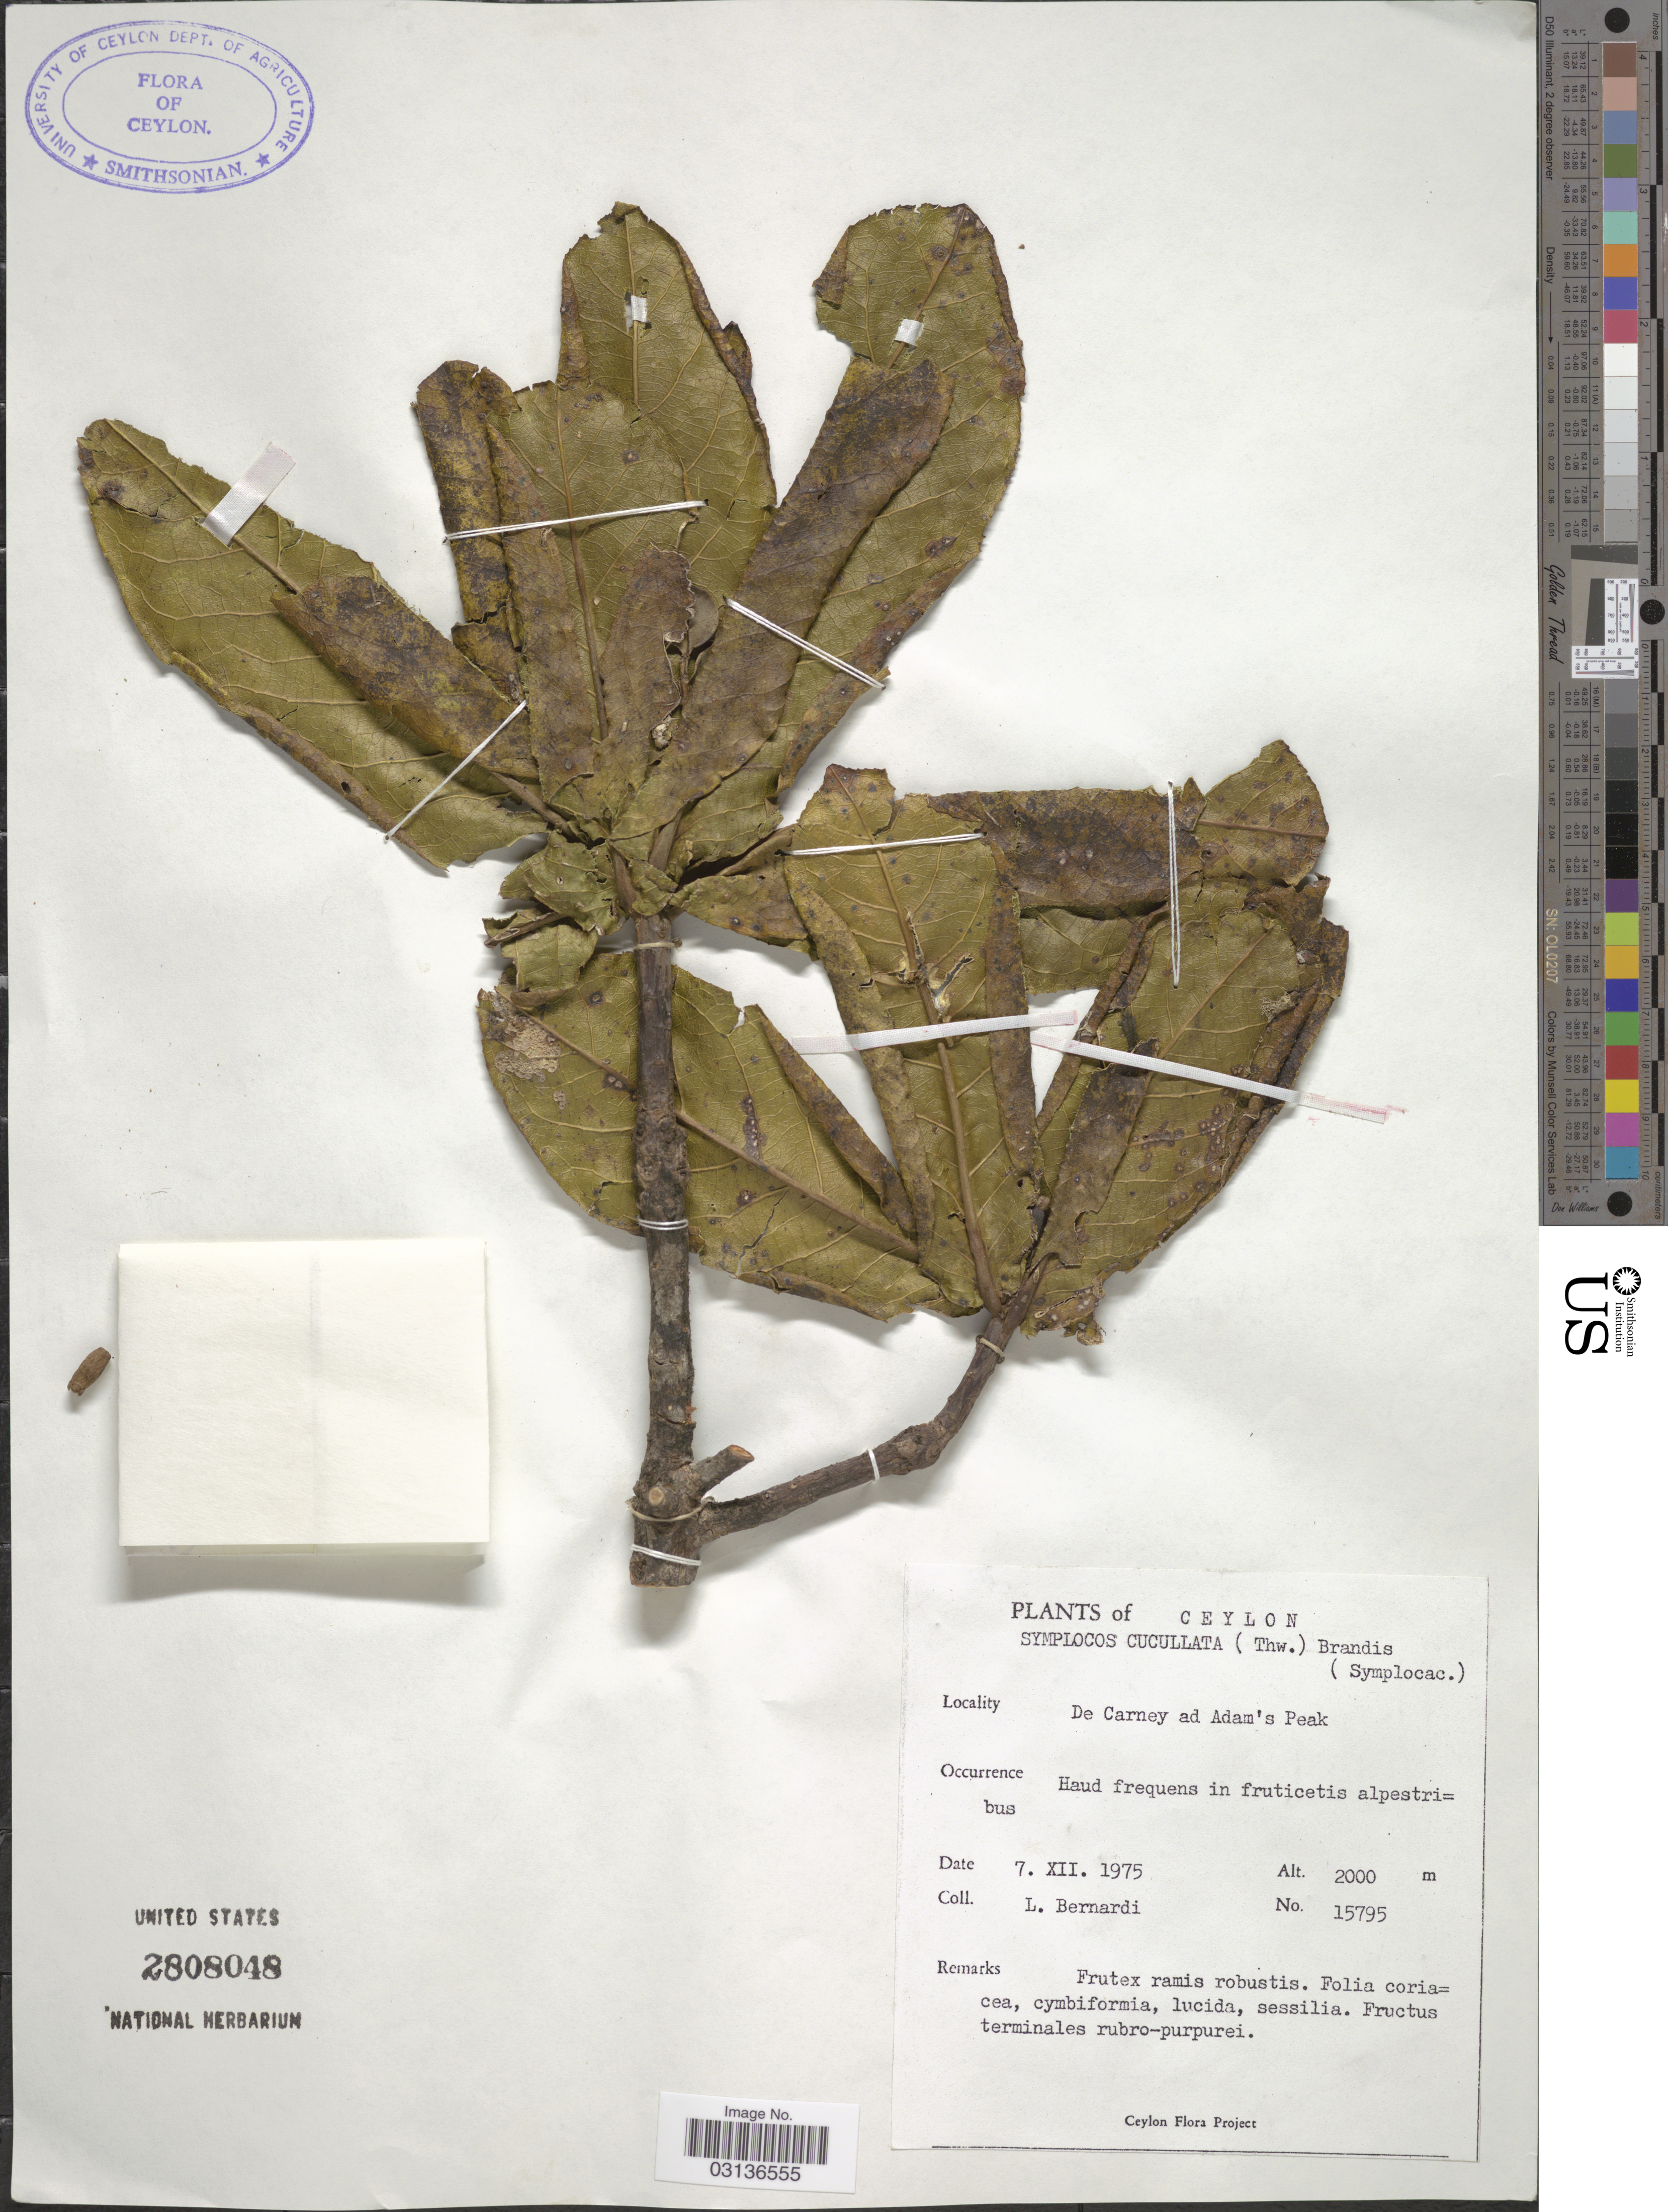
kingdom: Plantae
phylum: Tracheophyta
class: Magnoliopsida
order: Ericales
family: Symplocaceae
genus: Symplocos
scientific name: Symplocos cucullata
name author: Brand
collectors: L. Bernardi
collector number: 15795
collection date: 1975-12-07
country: Sri Lanka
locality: Ceylon. De Carney ad Adam's Peak.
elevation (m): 2000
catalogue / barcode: US 2808048